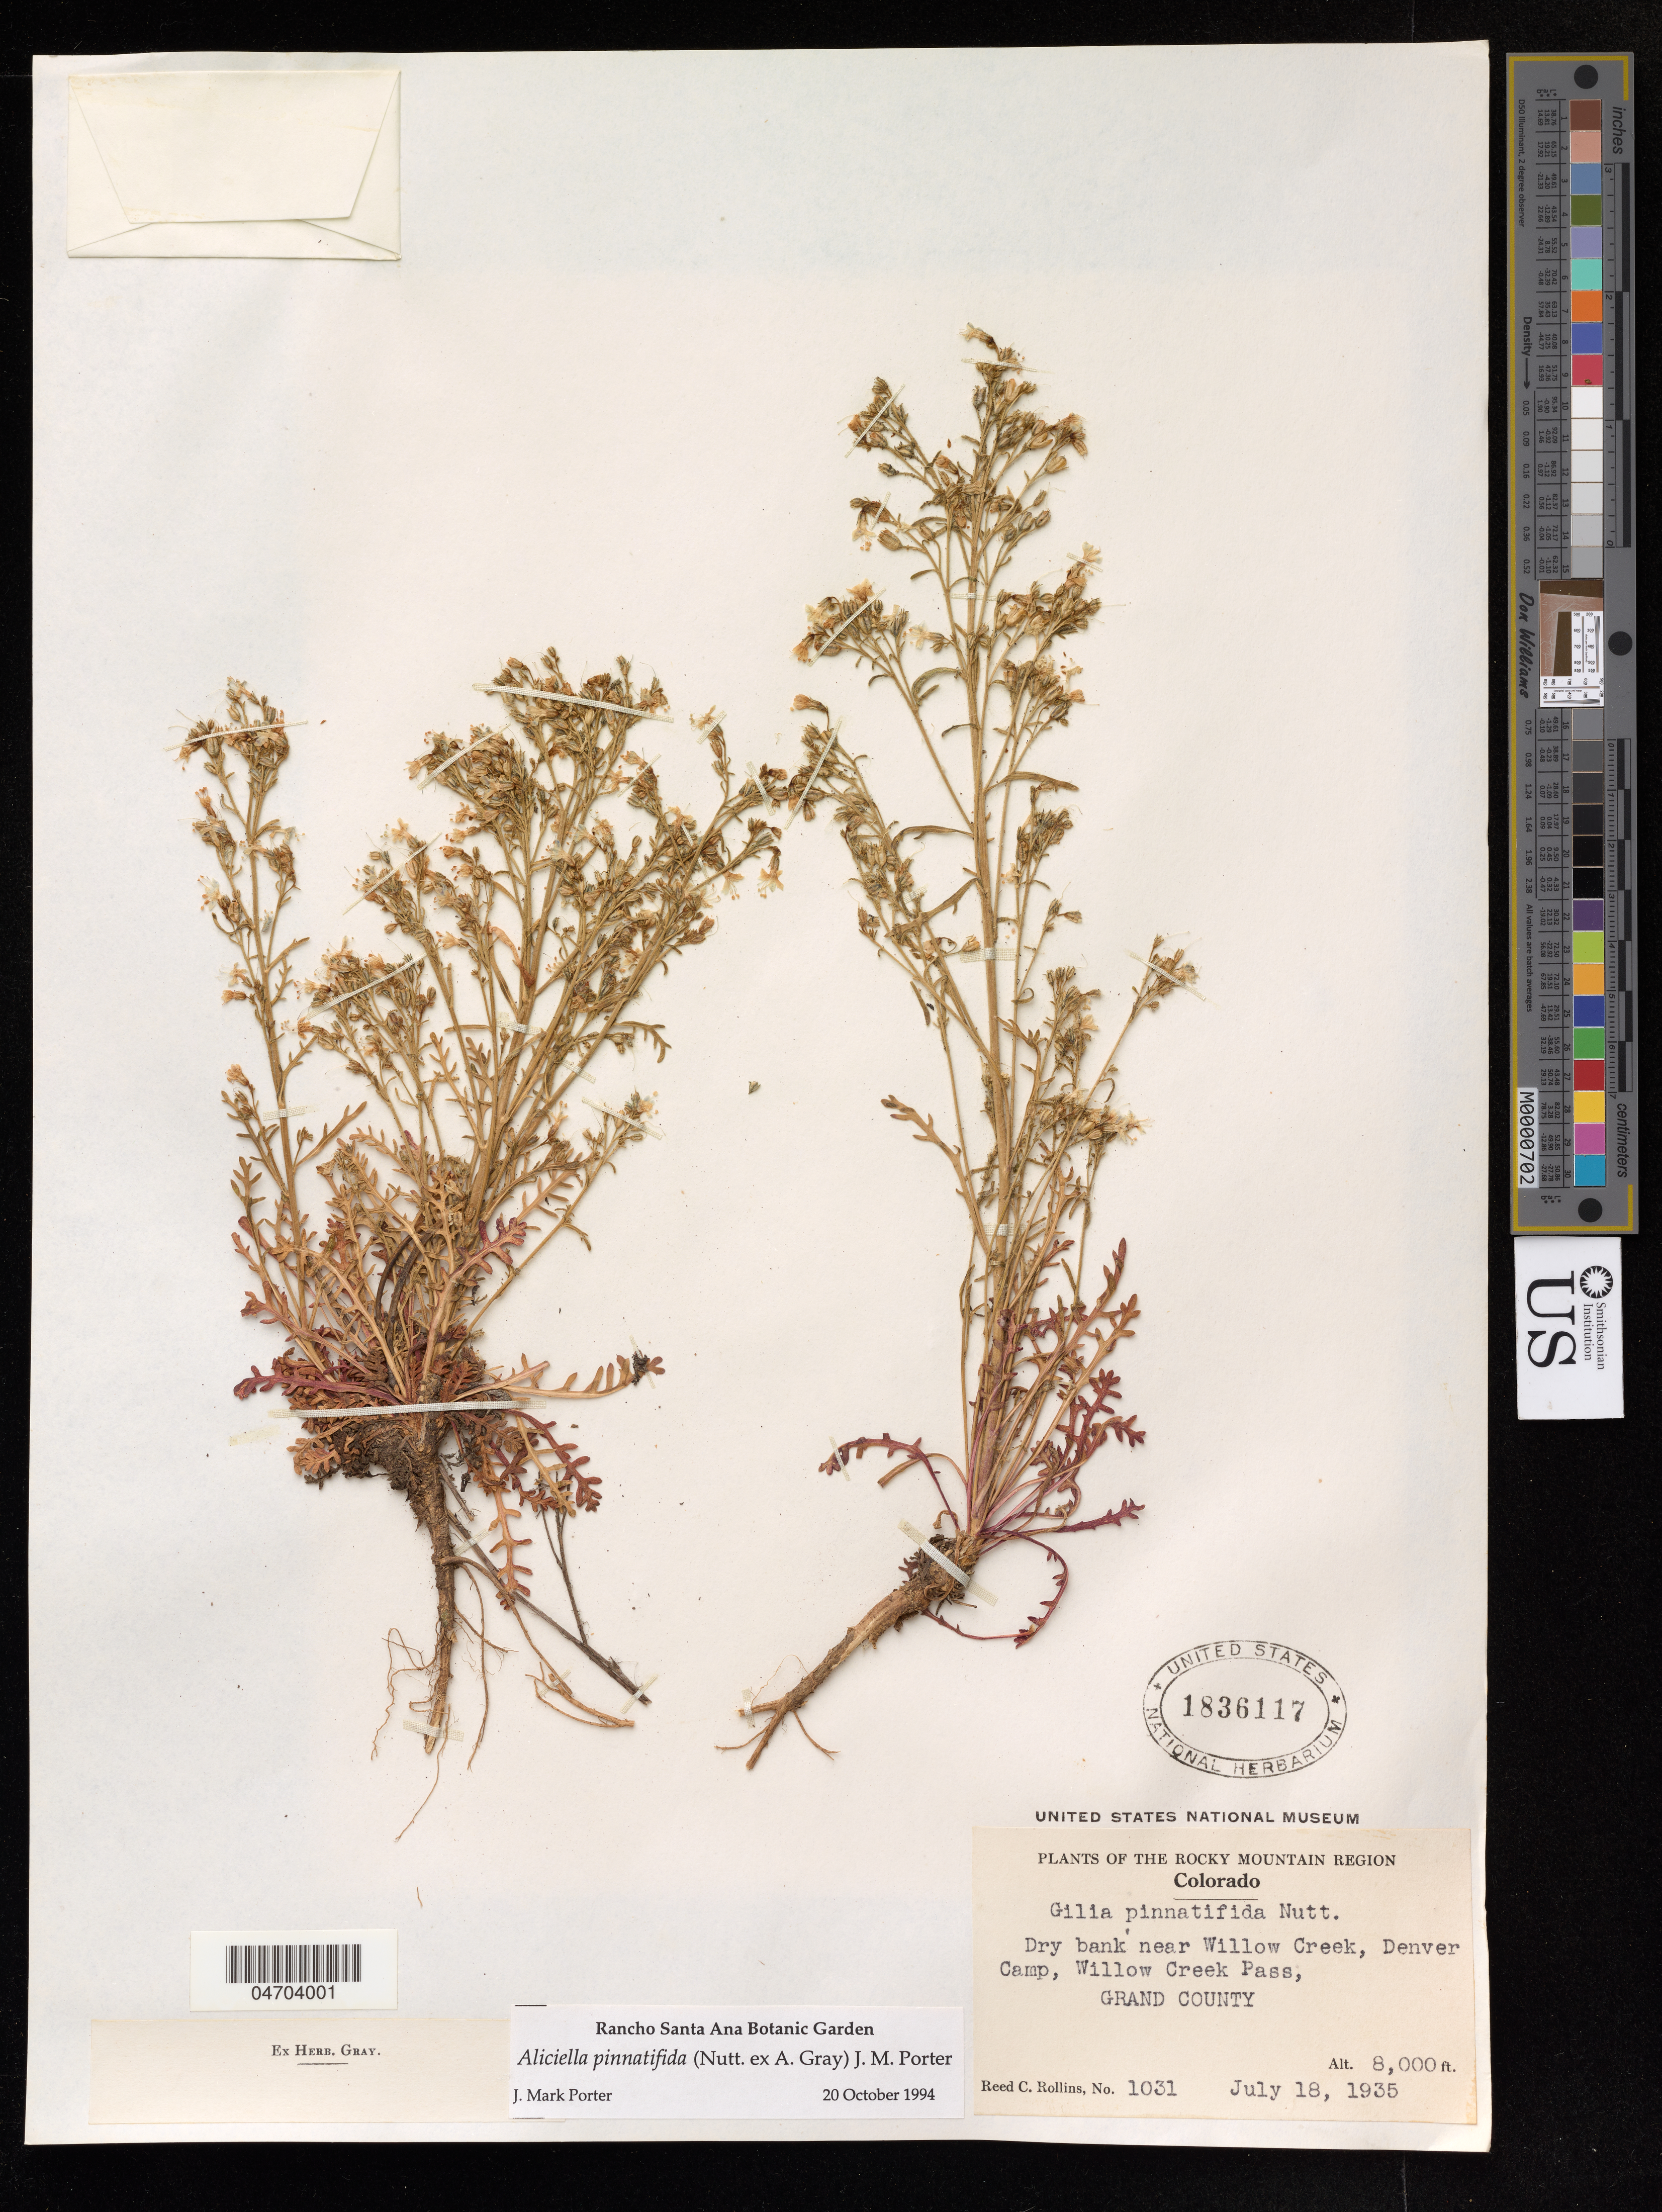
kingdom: Plantae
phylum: Tracheophyta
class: Magnoliopsida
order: Ericales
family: Polemoniaceae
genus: Aliciella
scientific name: Aliciella pinnatifida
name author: (Nutt. ex A. Gray) J.M. Porter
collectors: R. C. Rollins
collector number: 1031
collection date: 1935-07-18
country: United States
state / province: Colorado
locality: Dry bank near Willow Creek, Denver Camp, Willow Creek Pass, Grand County.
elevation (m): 2438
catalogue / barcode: US 1836117